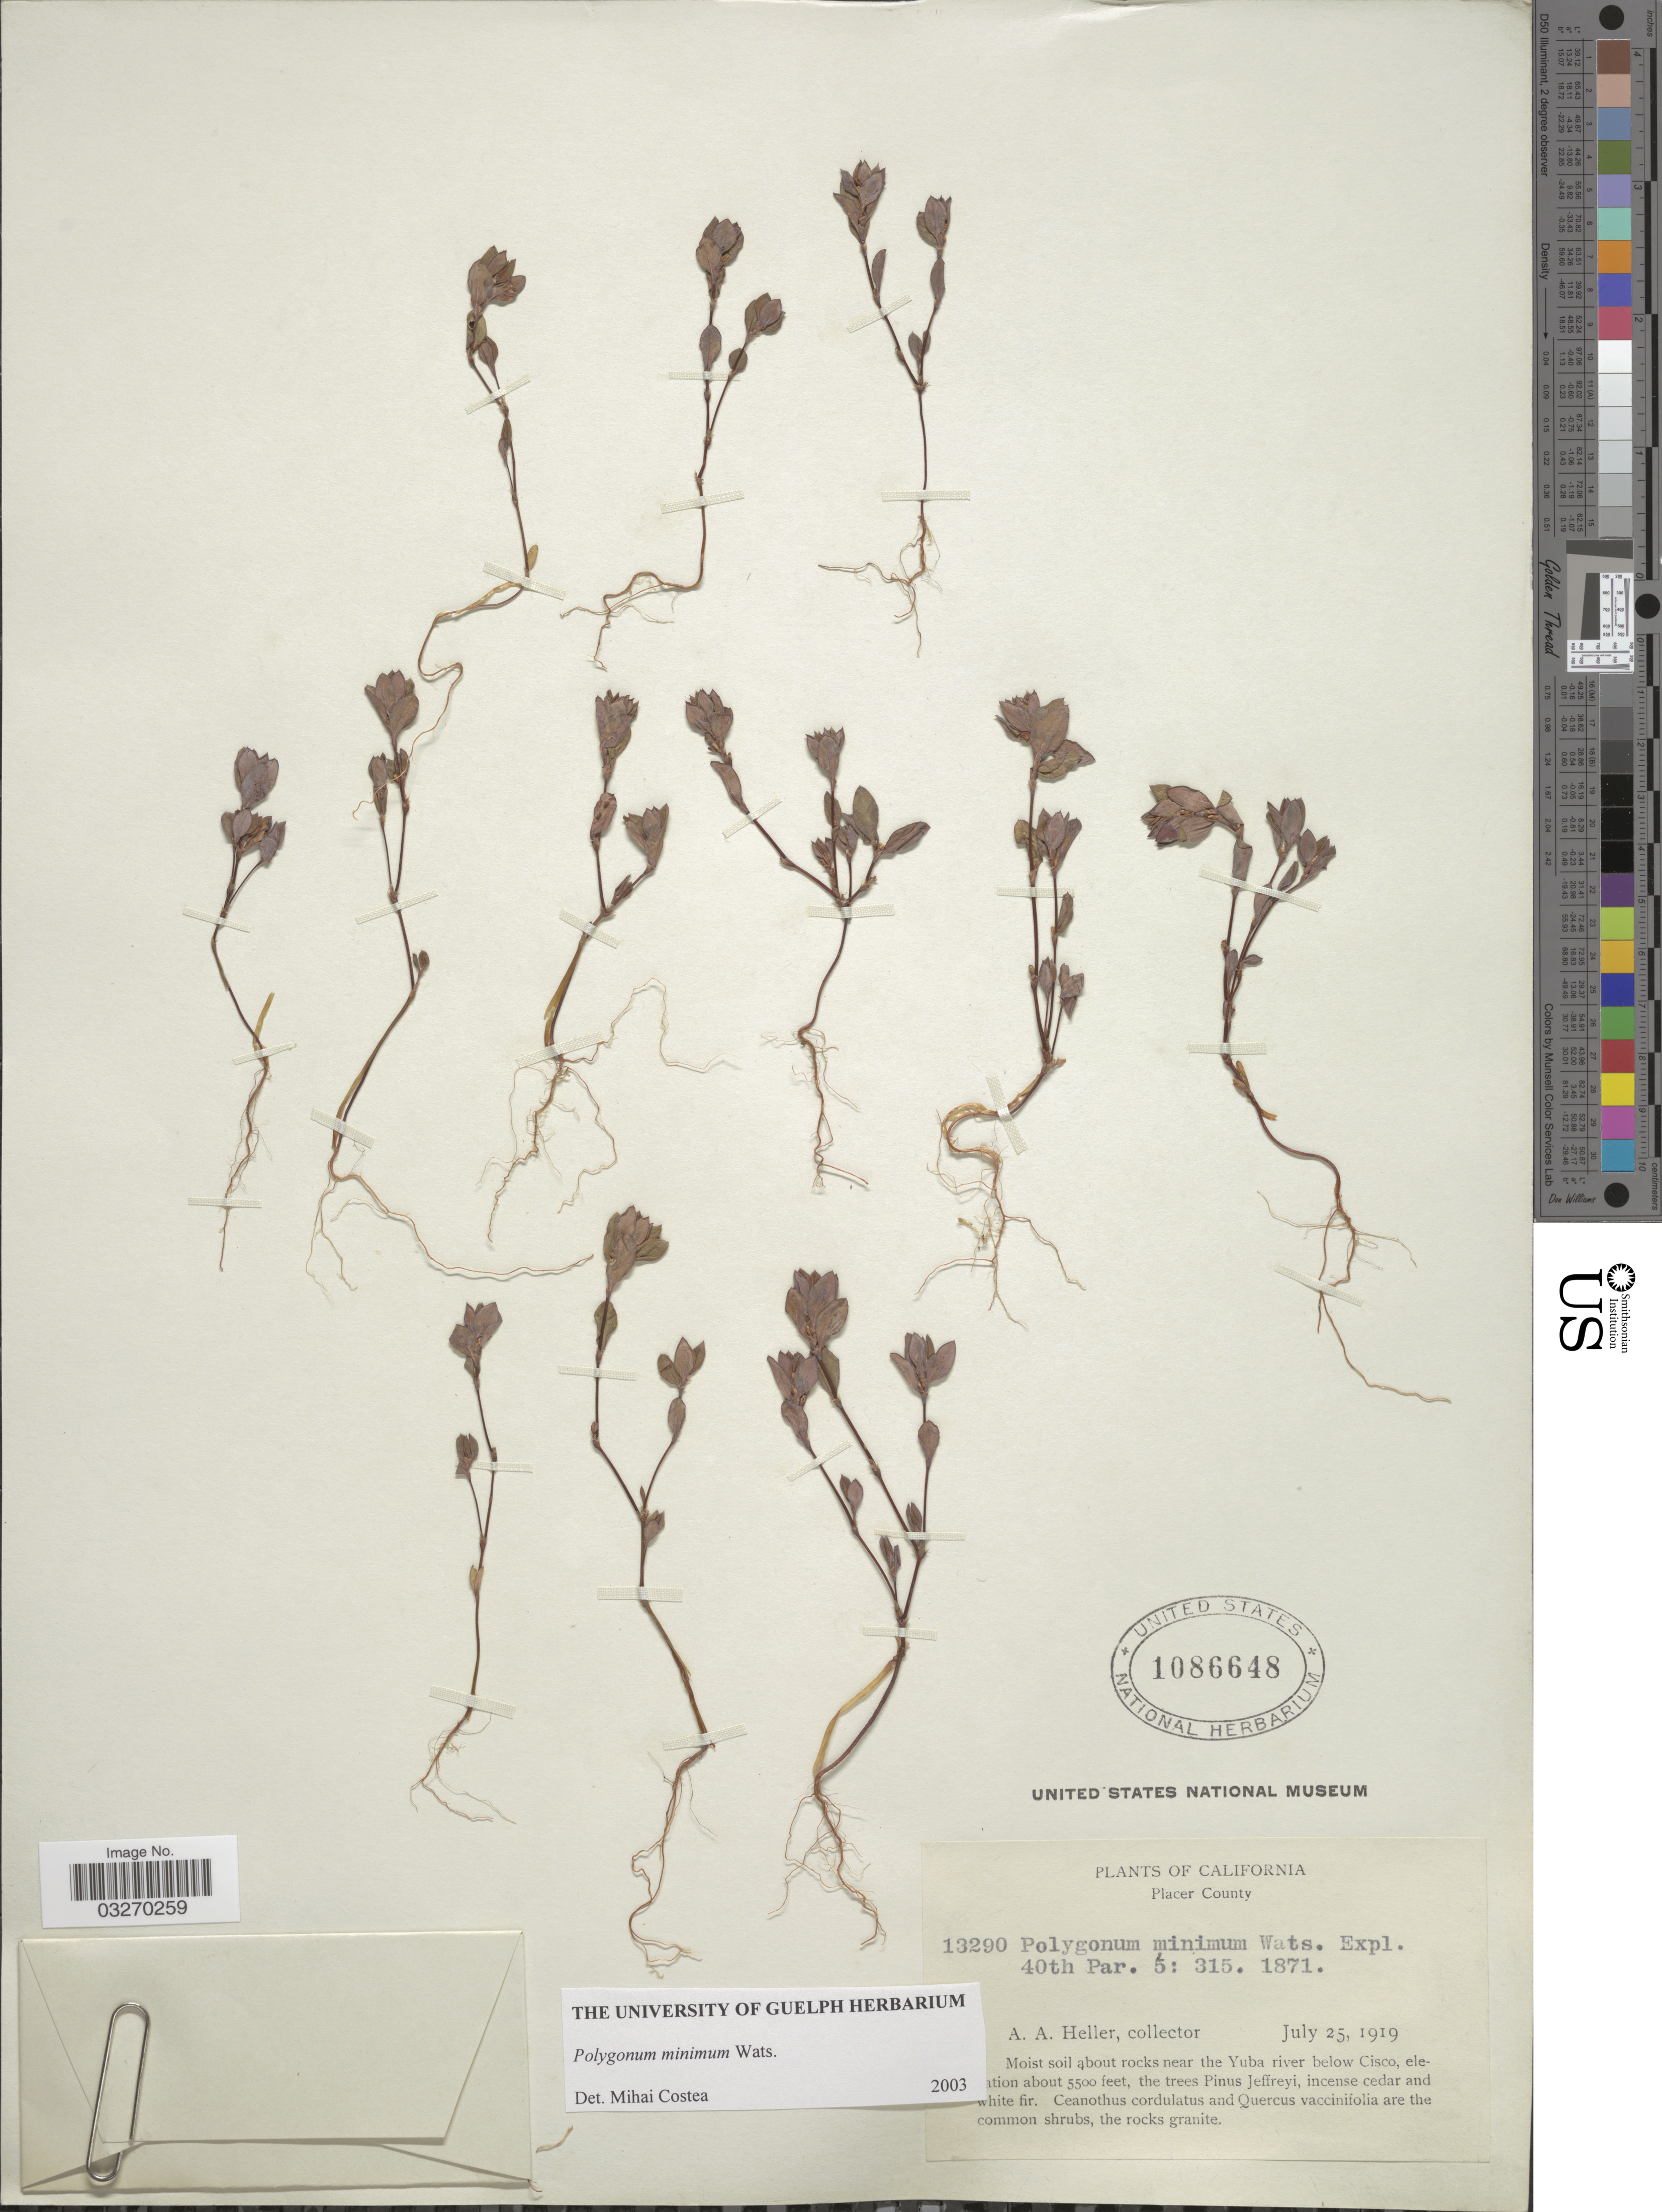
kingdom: Plantae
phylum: Tracheophyta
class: Magnoliopsida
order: Caryophyllales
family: Polygonaceae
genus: Polygonum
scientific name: Polygonum minimum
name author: S. Watson in C. King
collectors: A. A. Heller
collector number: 13290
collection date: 1919-07-25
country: United States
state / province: California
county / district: Placer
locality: Placer County. Moist soil about rocks near the Yuba river below Cisco.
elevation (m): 1676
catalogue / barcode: US 1086648